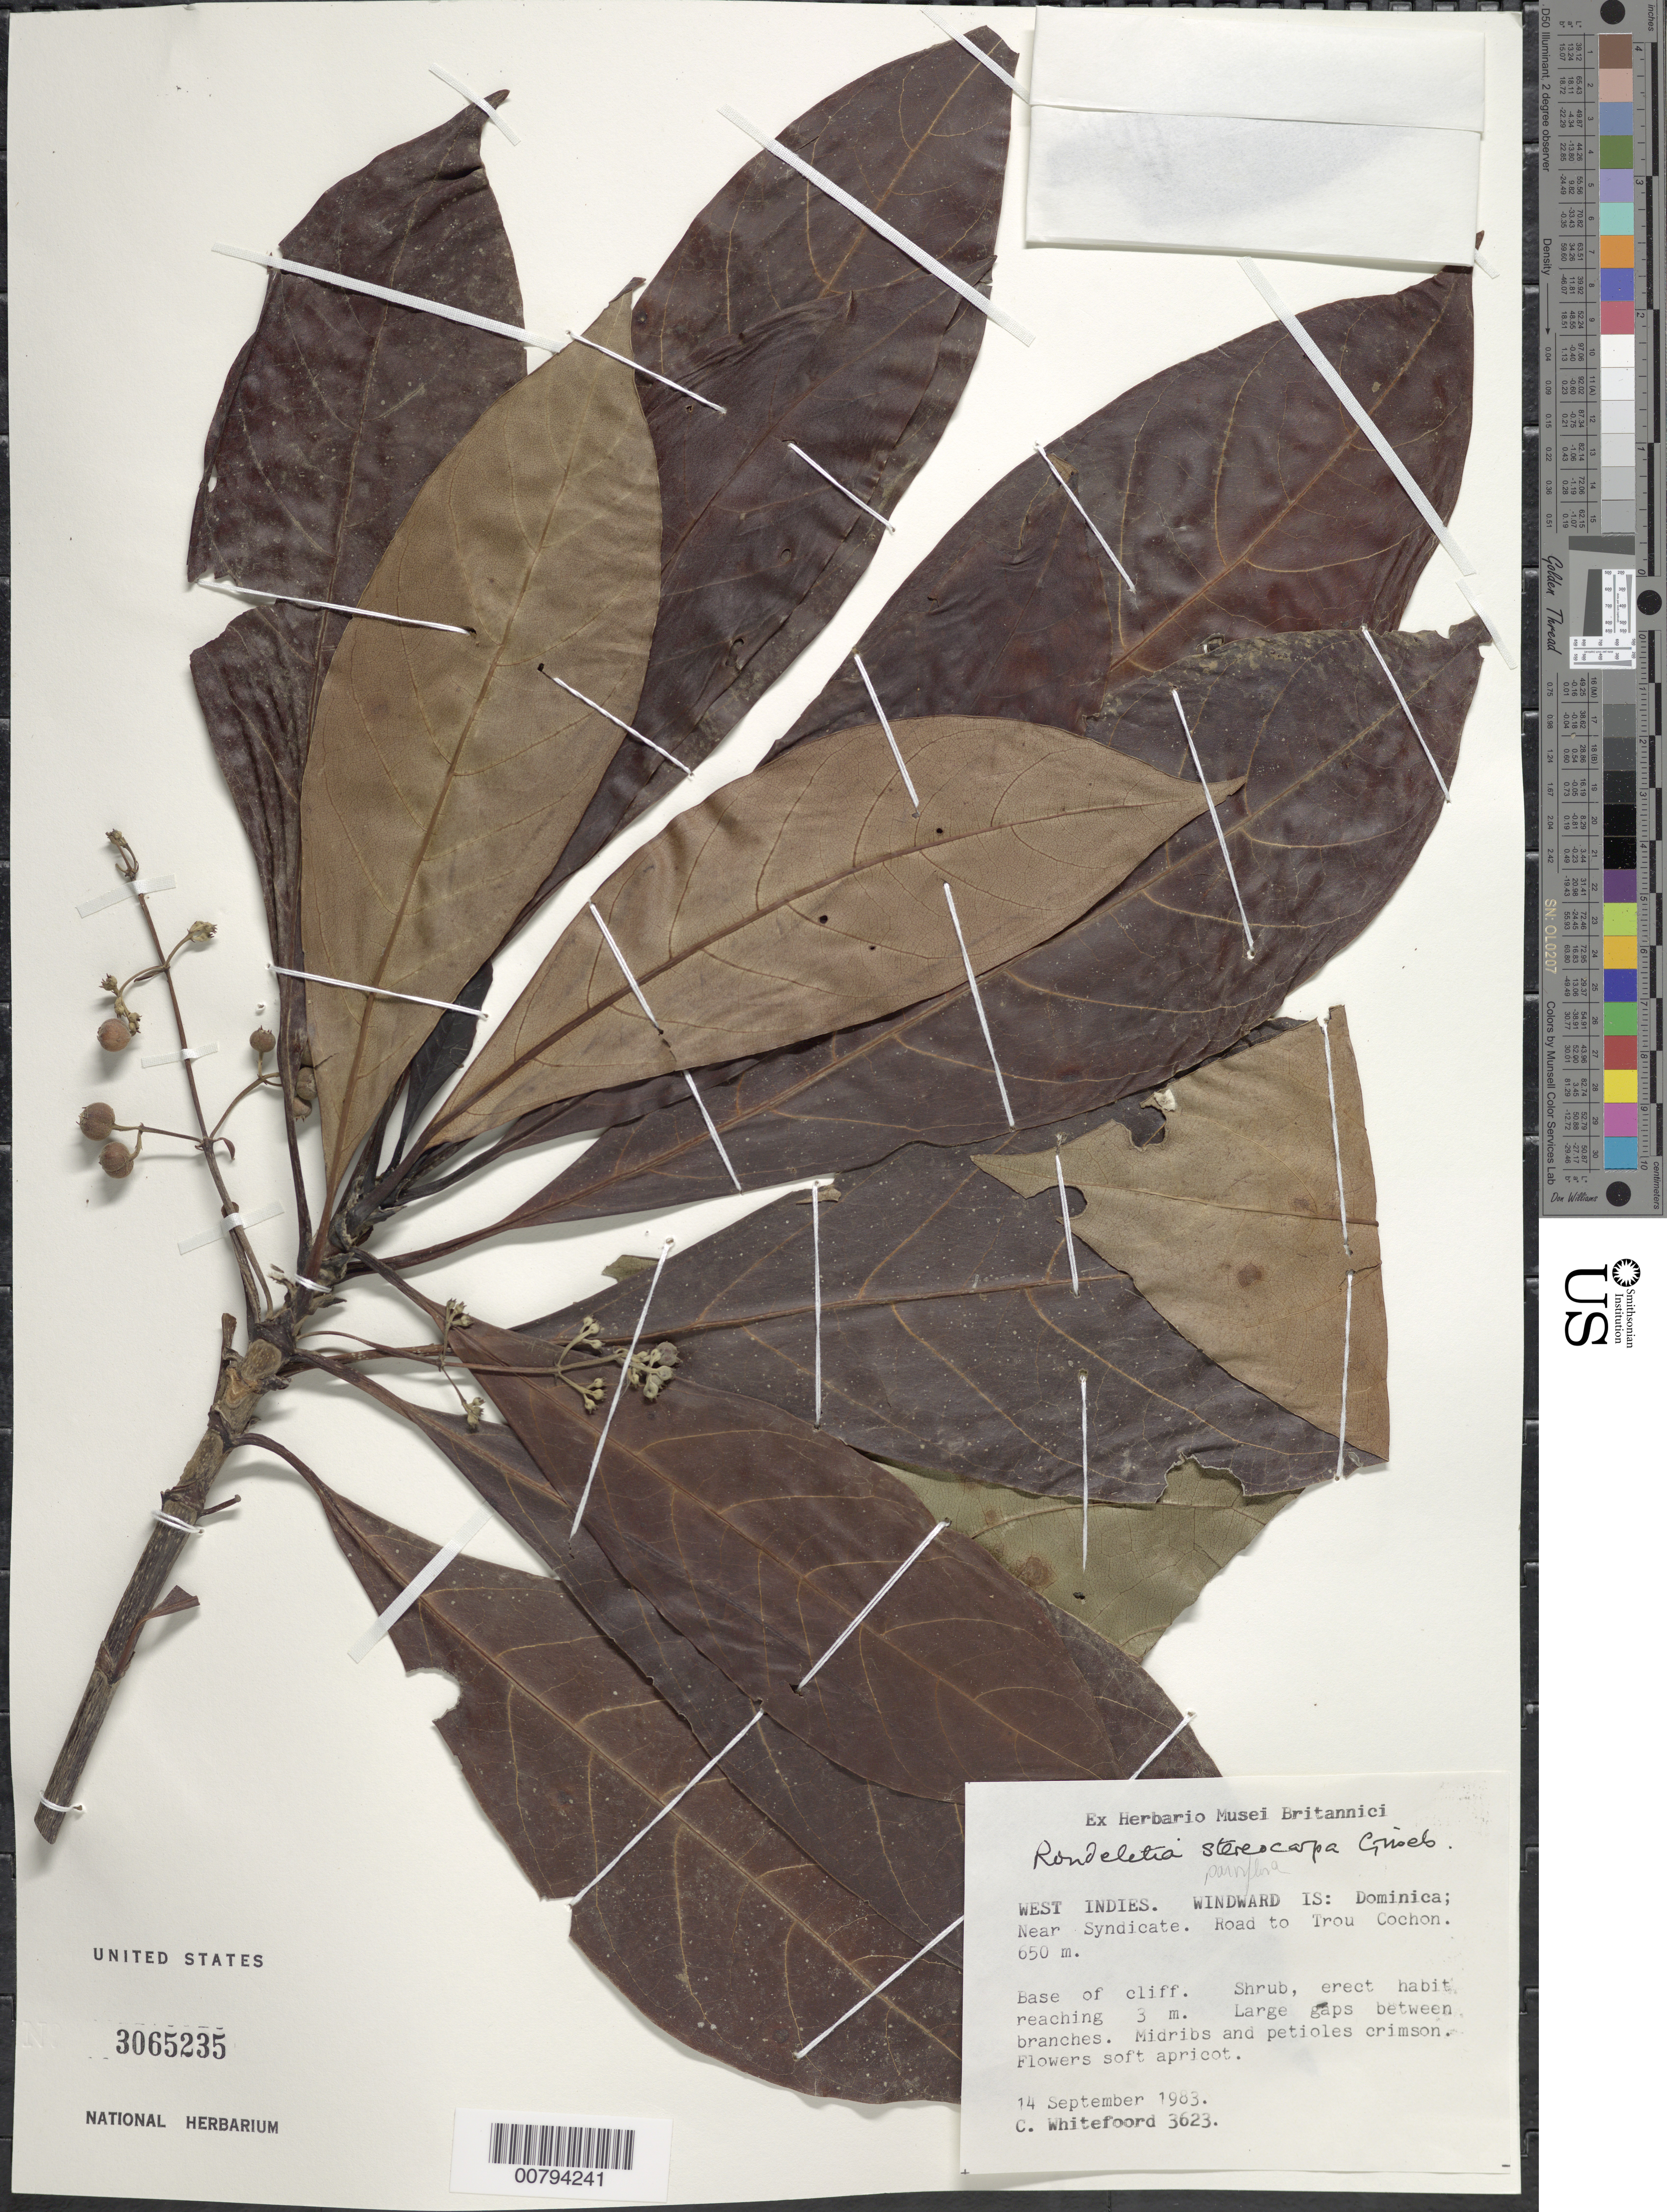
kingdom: Plantae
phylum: Tracheophyta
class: Magnoliopsida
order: Gentianales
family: Rubiaceae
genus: Rondeletia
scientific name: Rondeletia parviflora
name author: Poir.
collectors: C. Whitefoord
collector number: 1883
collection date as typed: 14 Sep 1983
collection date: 1983-09-14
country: Dominica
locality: Road to Trou Cochon. Near Syndicate.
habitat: Base fo cliff.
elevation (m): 650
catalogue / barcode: US 3065235